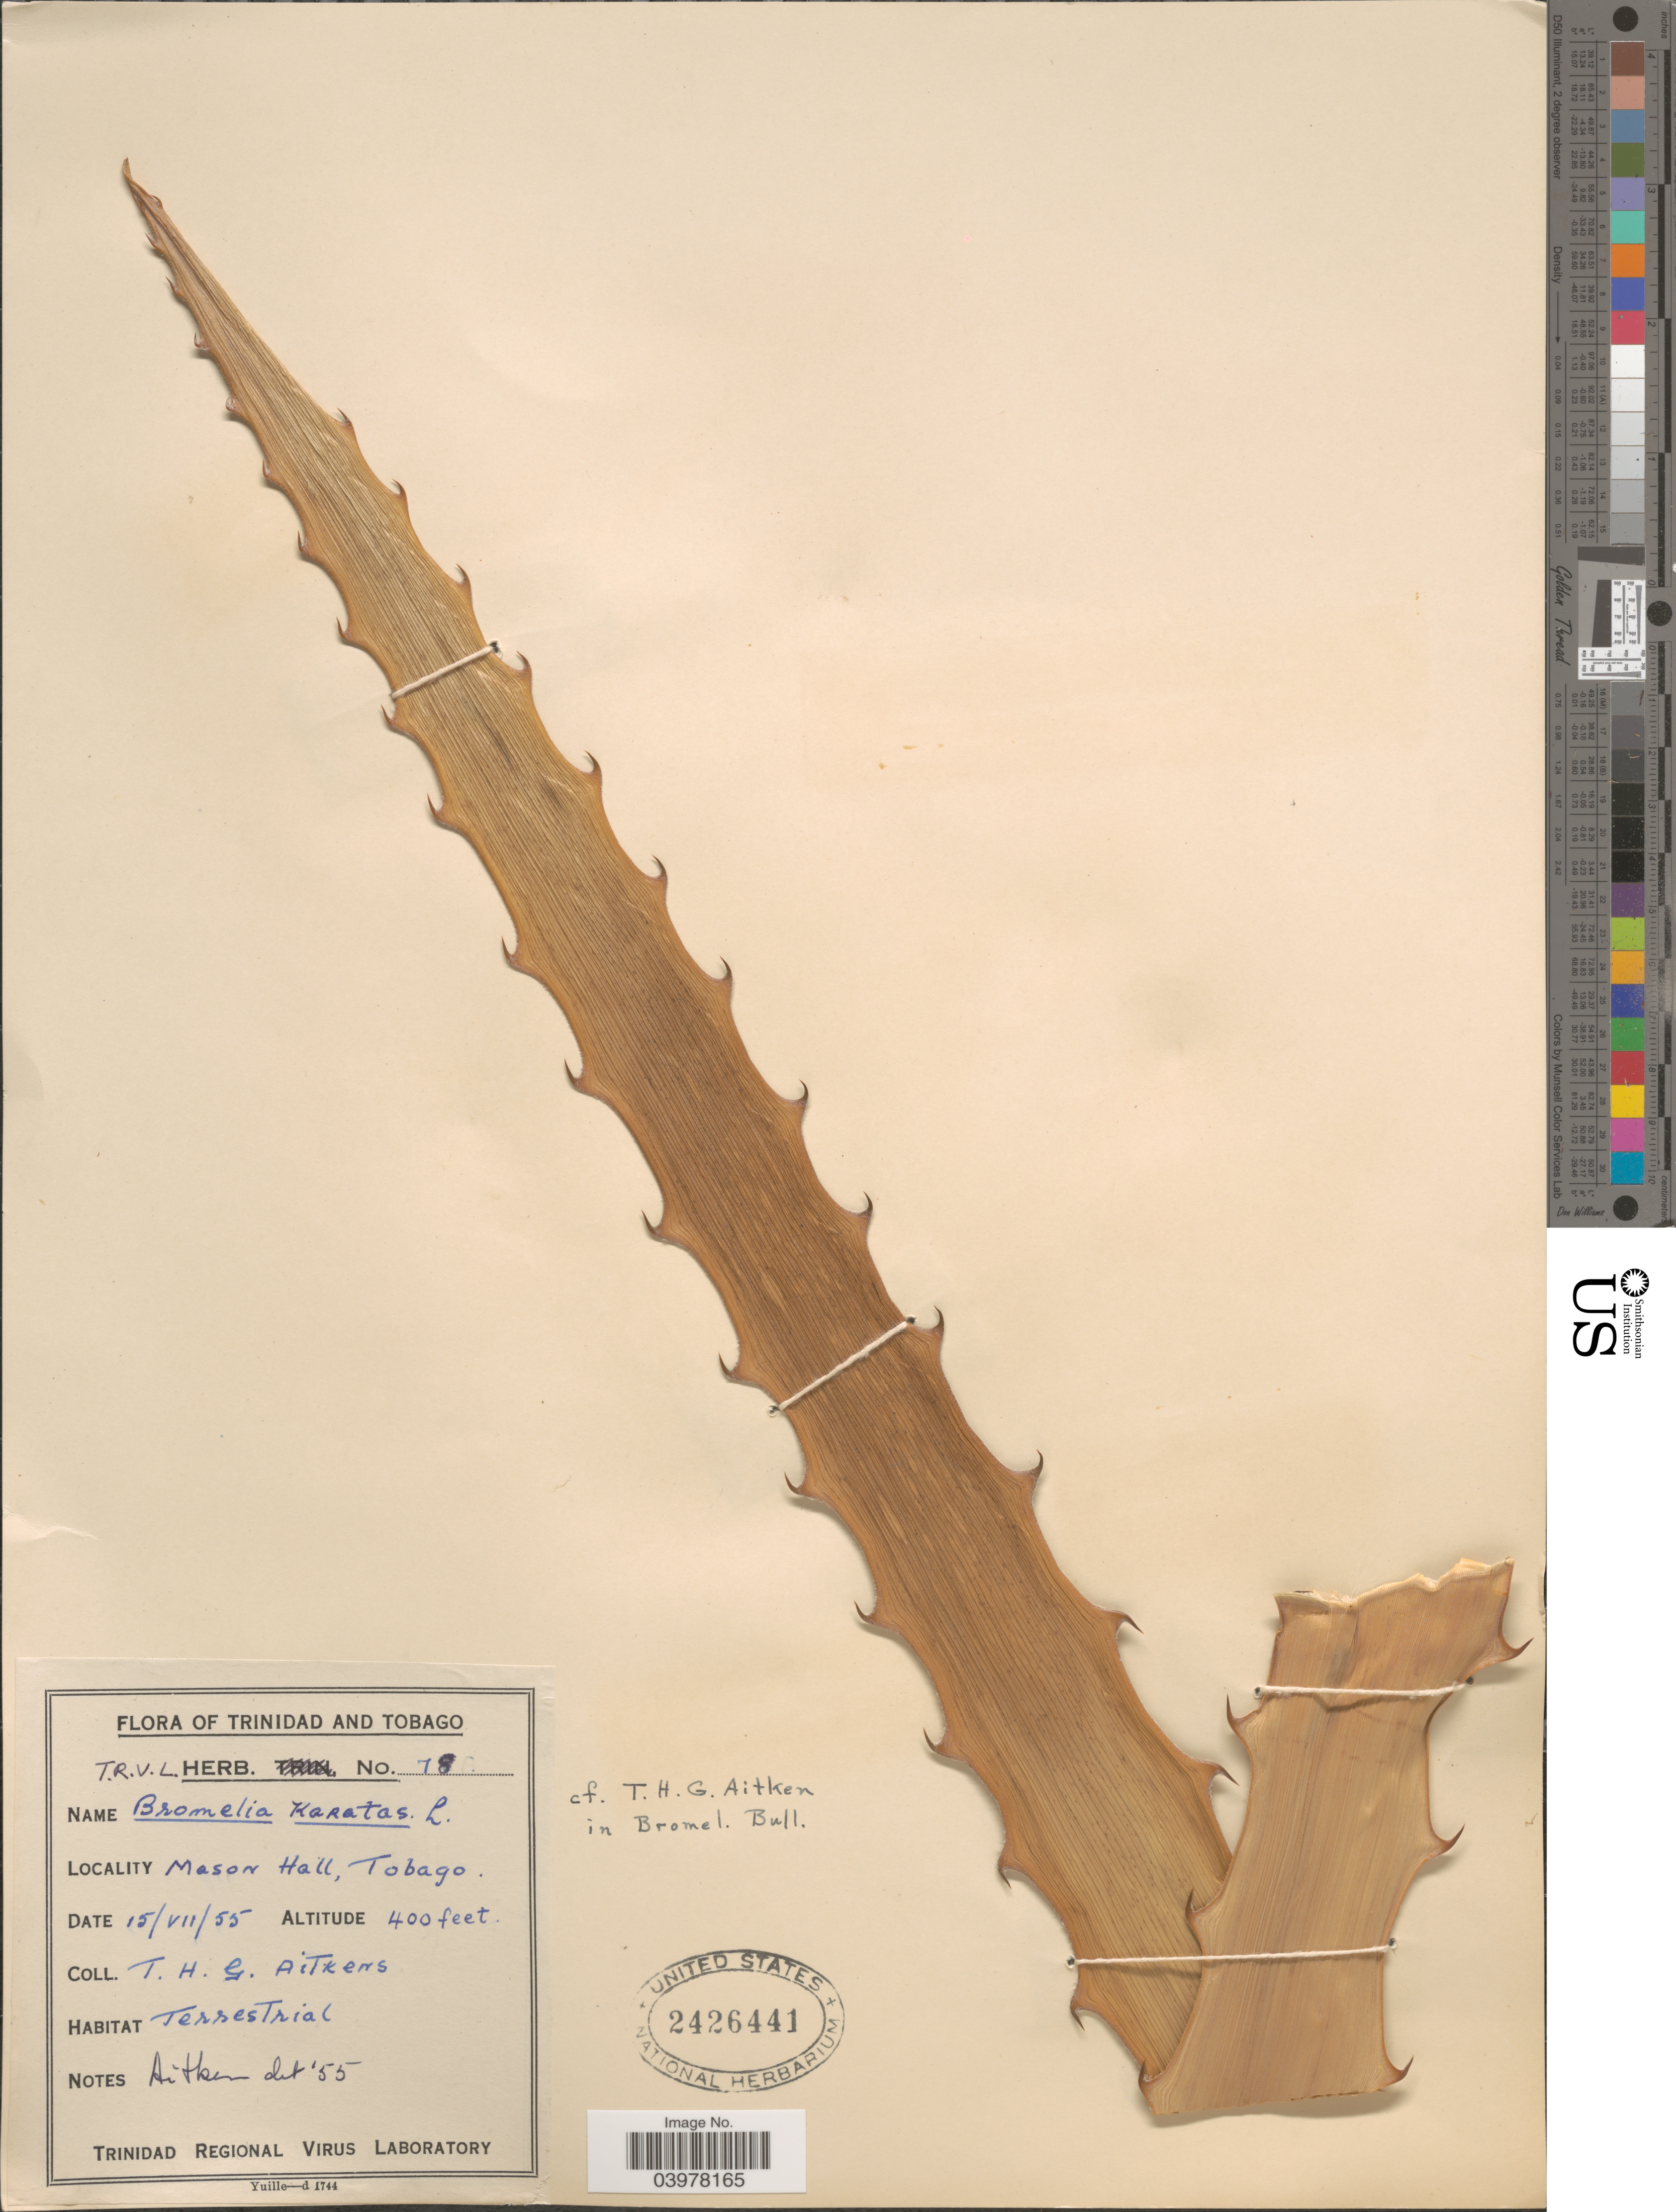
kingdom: Plantae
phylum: Tracheophyta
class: Liliopsida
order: Poales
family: Bromeliaceae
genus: Bromelia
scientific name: Bromelia karatas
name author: L.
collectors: T. Aitken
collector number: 78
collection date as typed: Transcribed d/m/y: 15/7/55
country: Trinidad and Tobago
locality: Mason Hall, Tobago.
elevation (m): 122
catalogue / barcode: US 2426441